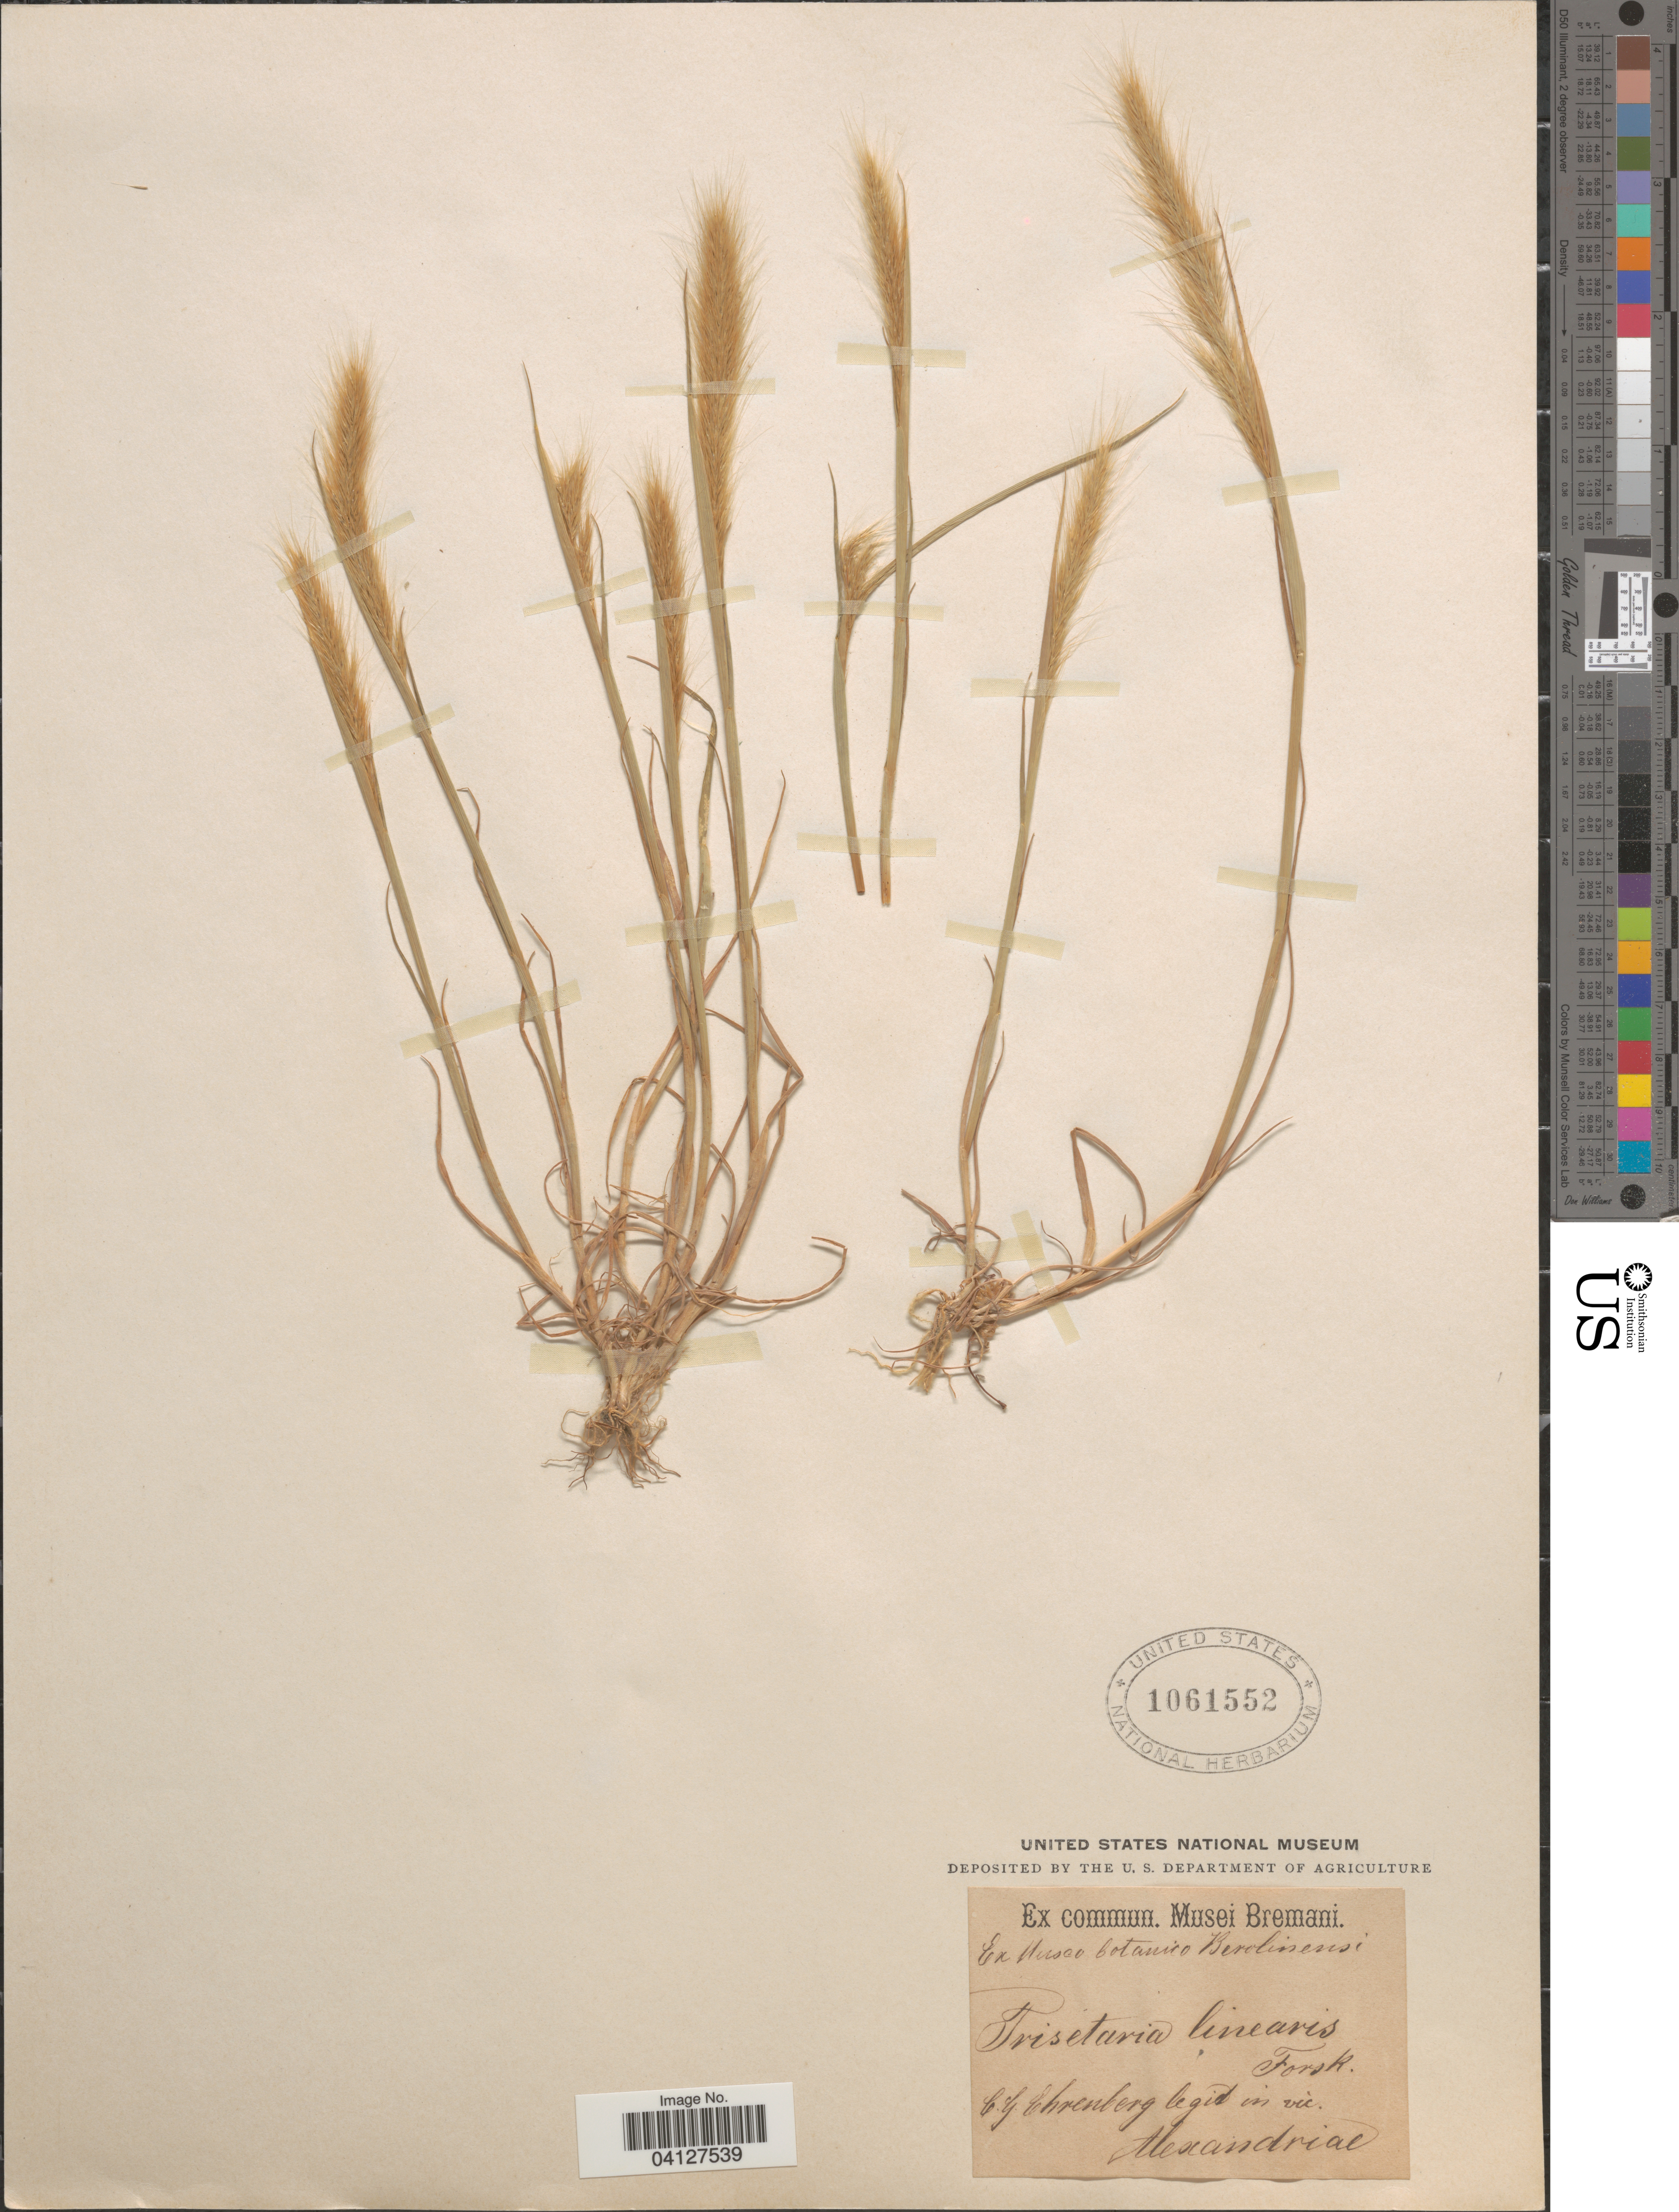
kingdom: Plantae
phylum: Tracheophyta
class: Liliopsida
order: Poales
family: Poaceae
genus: Trisetaria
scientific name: Trisetaria linearis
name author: Forssk.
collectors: C. Ehrenberg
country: Egypt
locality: In vic. Alexandriae.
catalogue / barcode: US 1061552